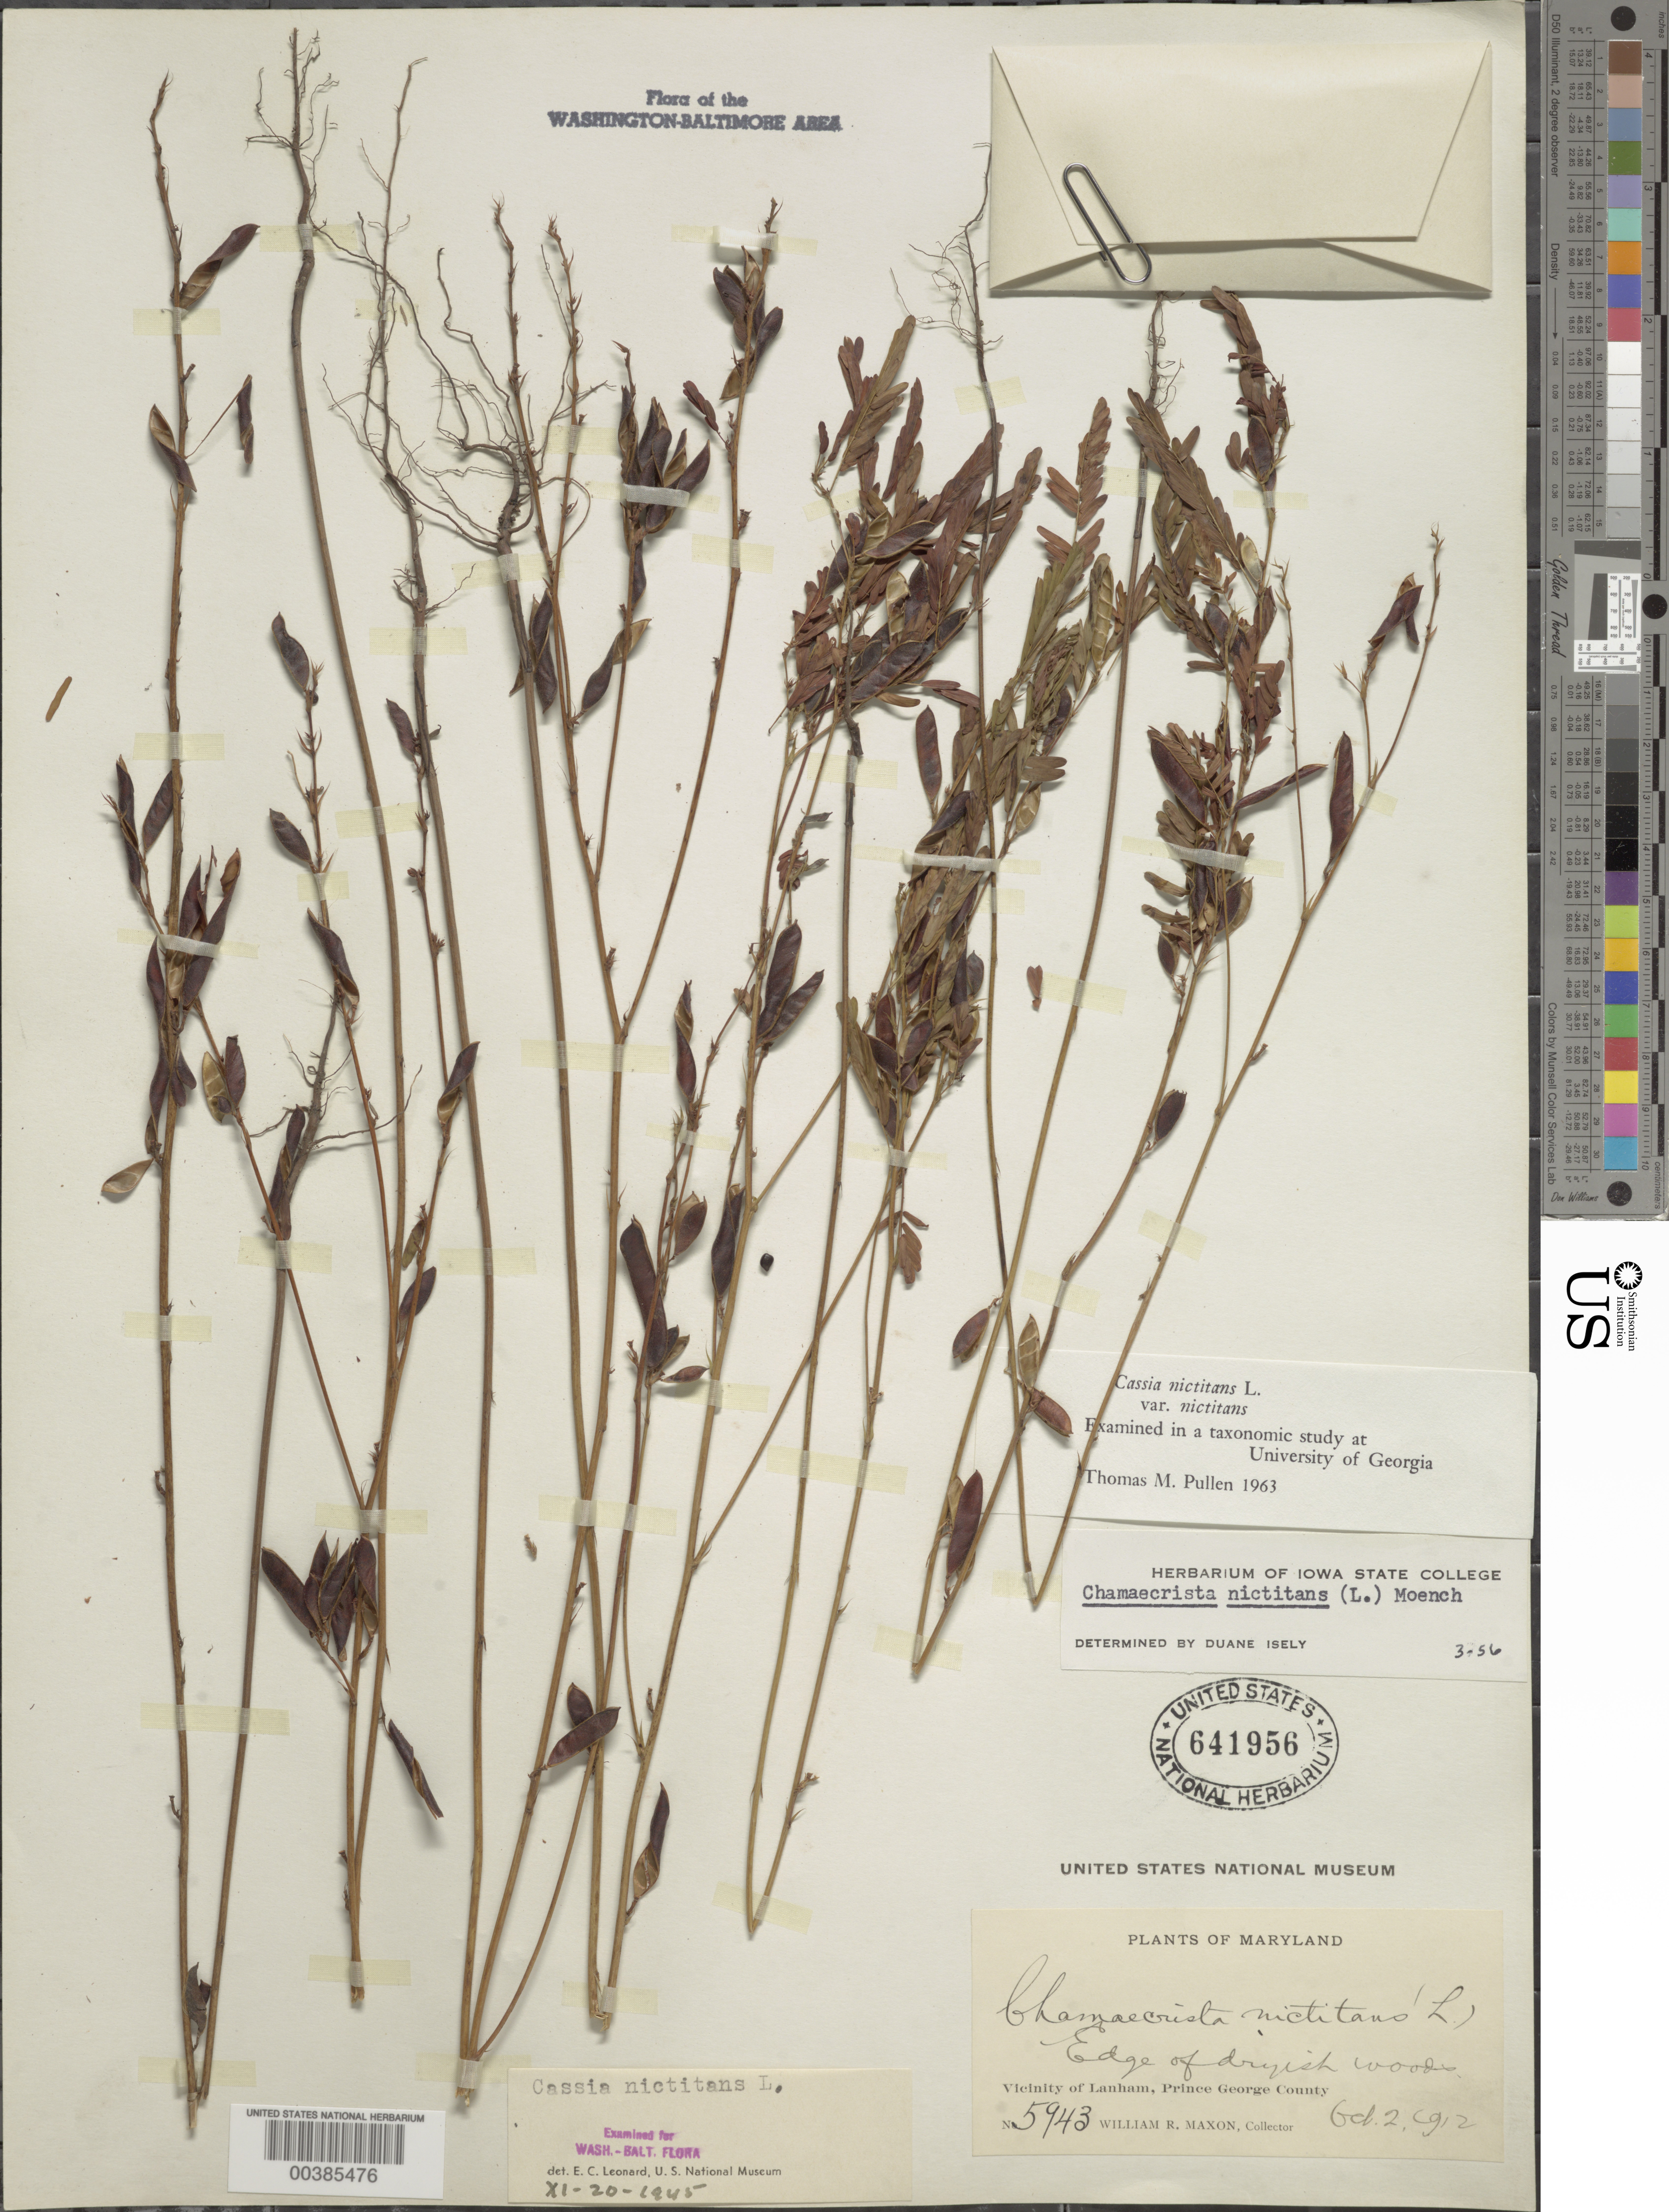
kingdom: Plantae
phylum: Tracheophyta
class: Magnoliopsida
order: Fabales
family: Fabaceae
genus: Chamaecrista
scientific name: Chamaecrista nictitans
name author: (L.) Moench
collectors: W. R. Maxon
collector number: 5943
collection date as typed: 02 Oct 1912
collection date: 1912-10-02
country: United States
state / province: Maryland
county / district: Prince George's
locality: Lanham vicinity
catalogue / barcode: US 641956